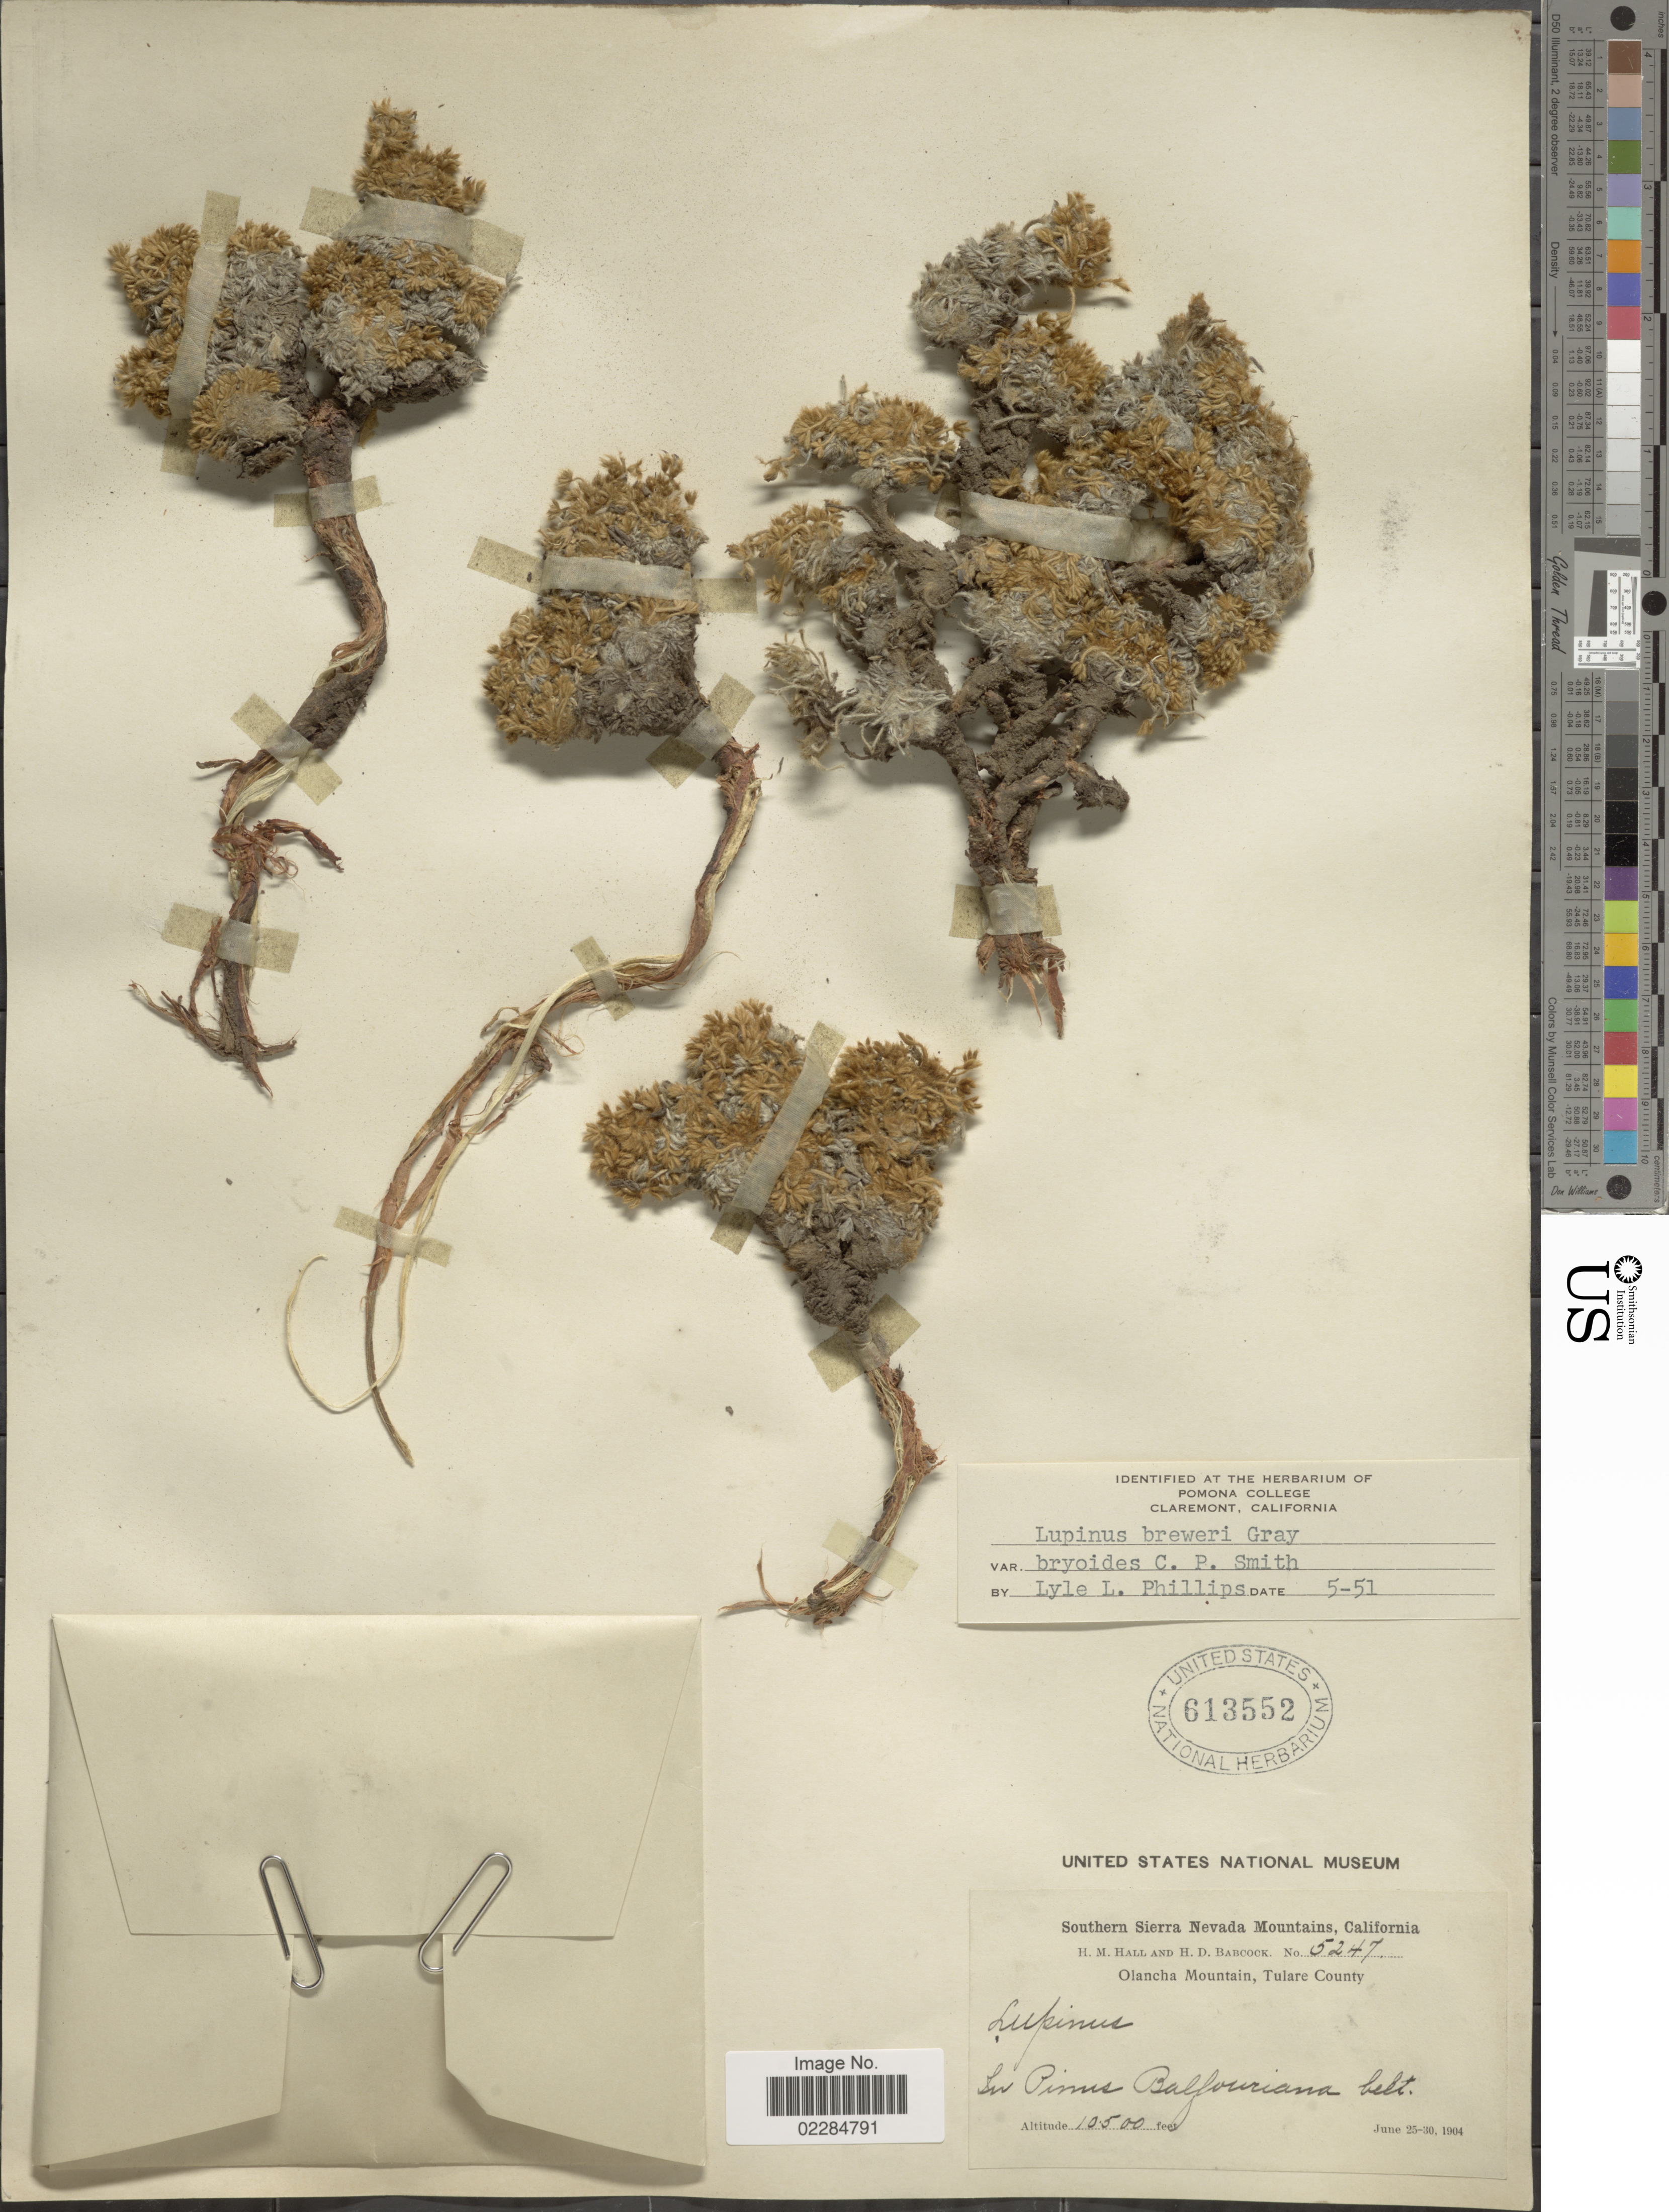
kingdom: Plantae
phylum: Tracheophyta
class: Magnoliopsida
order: Fabales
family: Fabaceae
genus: Lupinus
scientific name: Lupinus breweri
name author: A. Gray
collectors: H. M. Hall & H. Babcock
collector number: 5247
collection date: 1904-06-25/1904-06-30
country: United States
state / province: California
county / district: Tulare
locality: Southern Sierra Nevada Mountains, Olancha Mountain, Tulare County. In Pinus Balfouriana belt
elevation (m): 3200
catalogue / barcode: US 613552